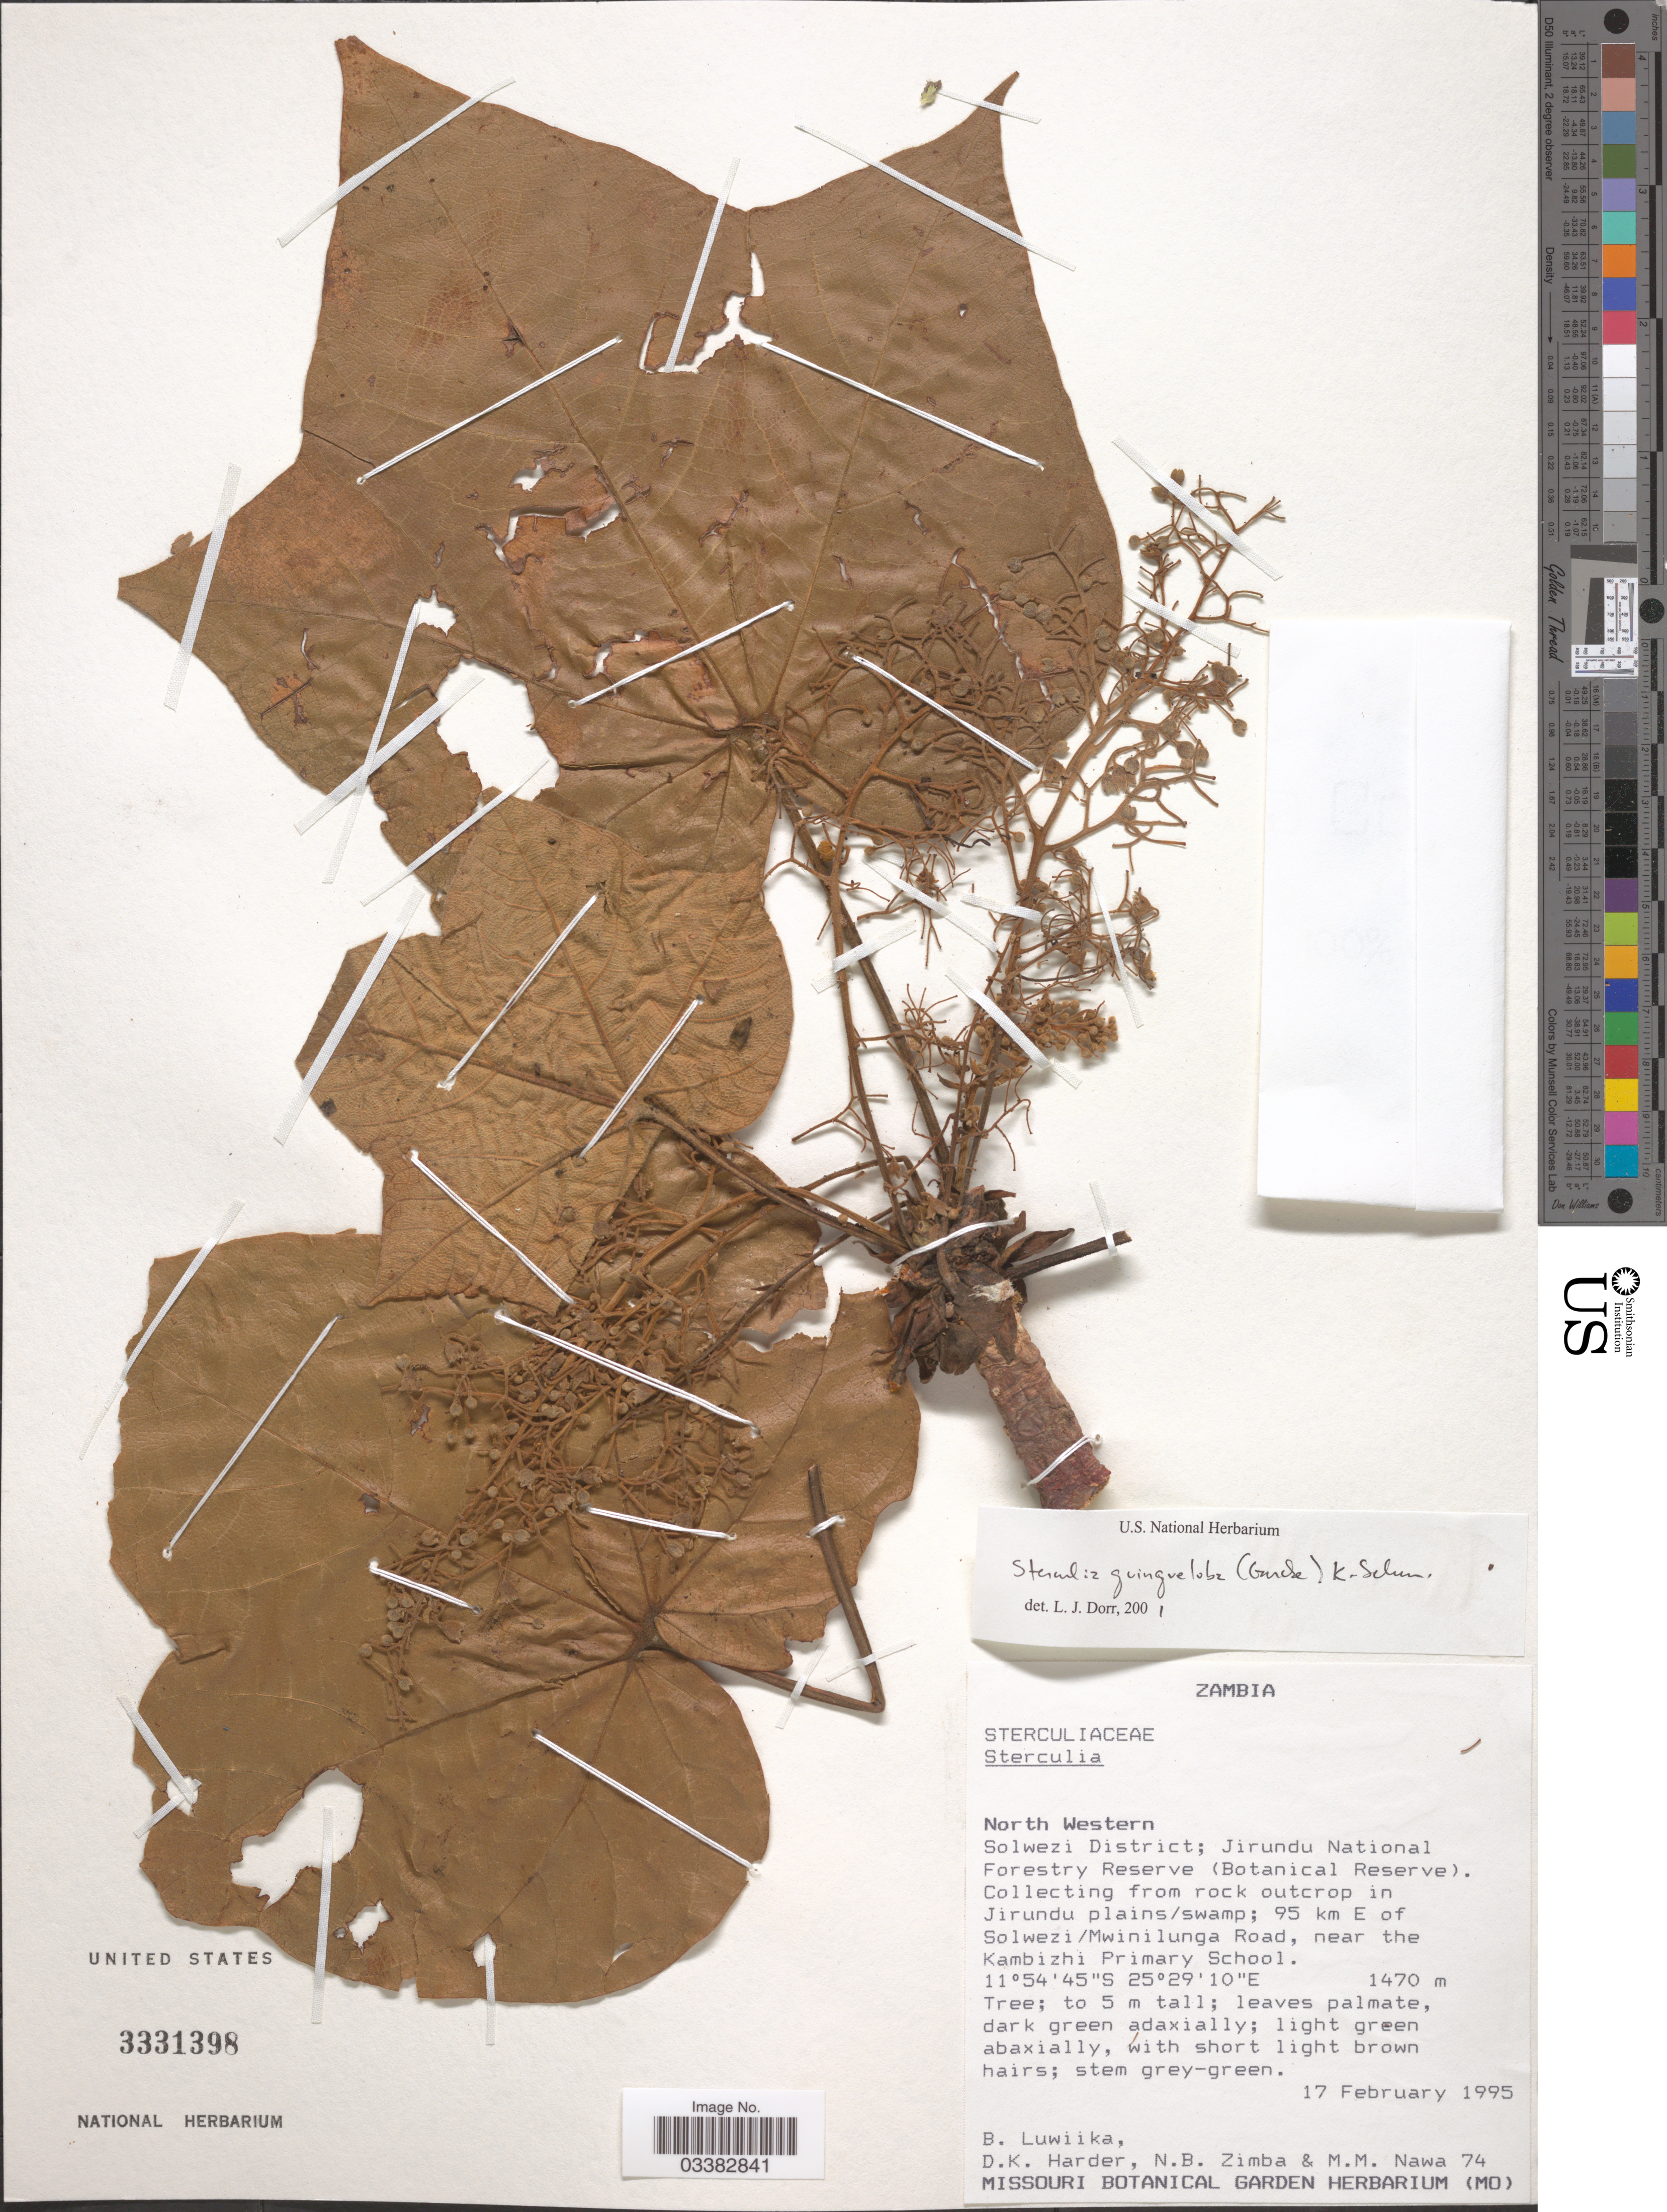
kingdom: Plantae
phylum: Tracheophyta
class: Magnoliopsida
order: Malvales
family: Malvaceae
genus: Sterculia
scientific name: Sterculia quinqueloba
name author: (Garcke) K. Schum.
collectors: B. Luwiika, D. Harder, N. B. Zimba & M. Nawa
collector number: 74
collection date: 1995-02-17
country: Zambia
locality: North Western. Solwezi District; Jirundu National Forestry Reserve (Botanical Reserve). From rock outcrop in Jirundu plains/ swamp; 95 km E of Solwezi/ Mwinilunga Road, near the Kambizhi Primary School.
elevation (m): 1470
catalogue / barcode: US 3331398